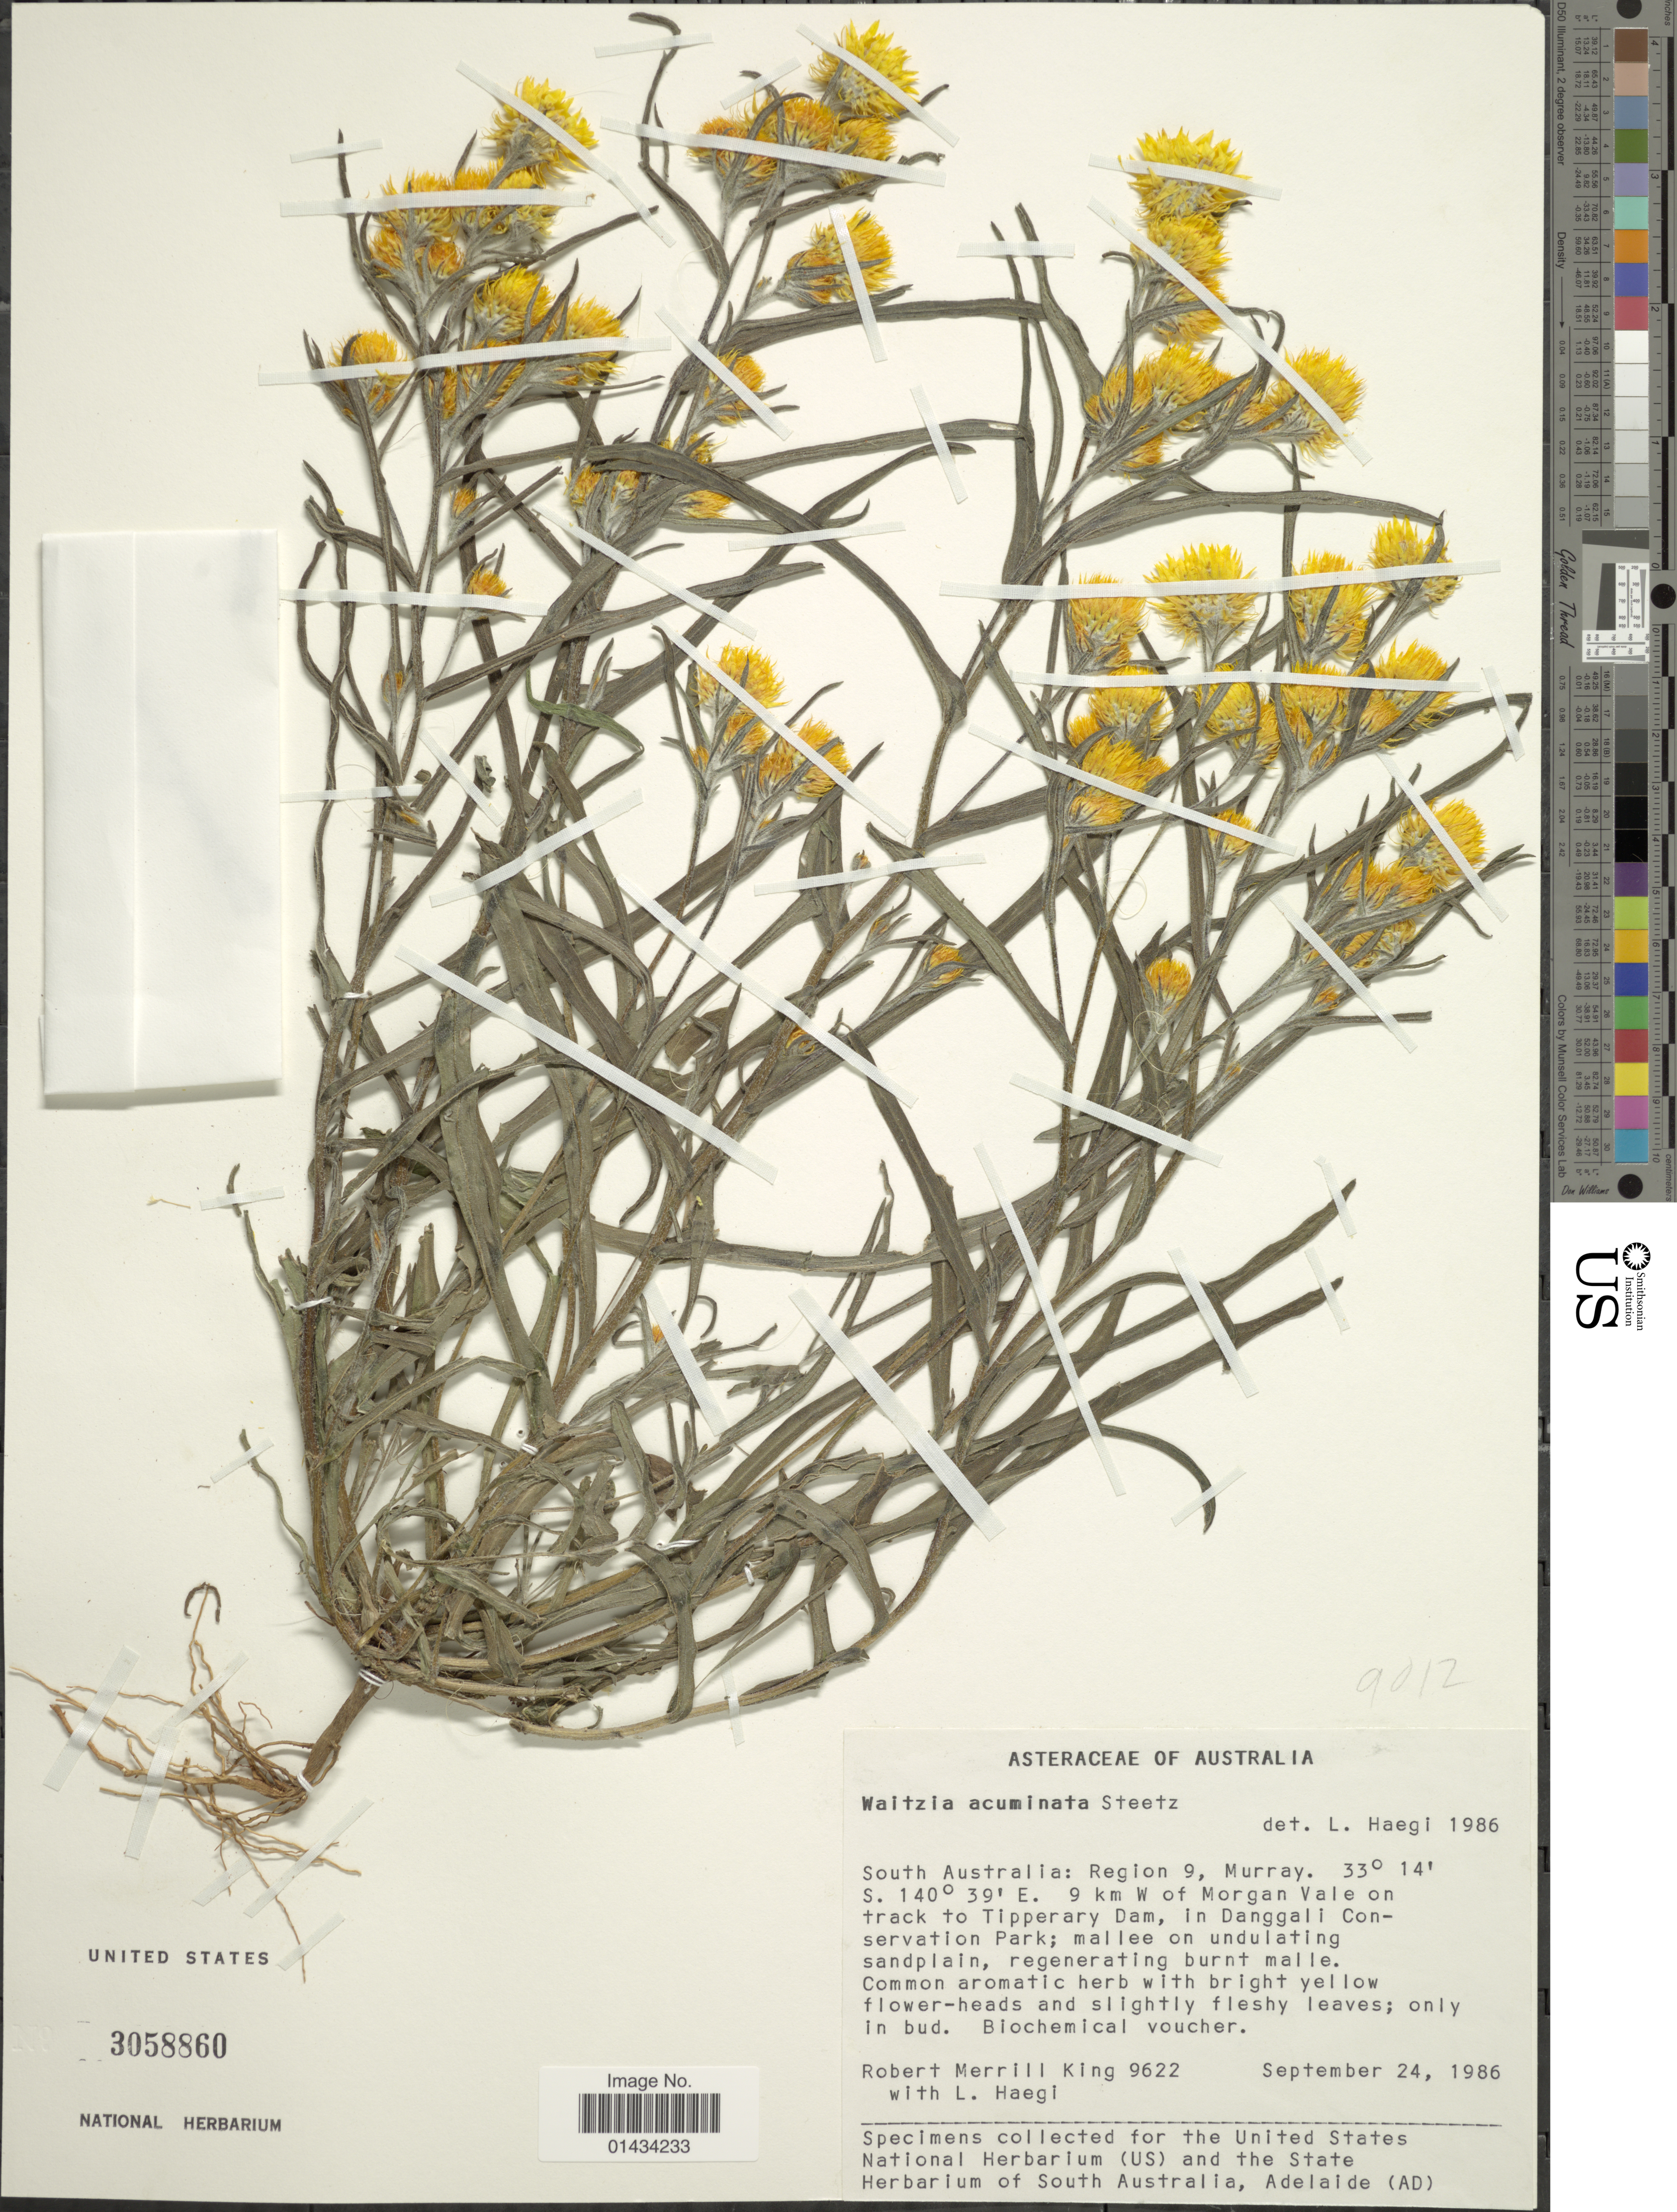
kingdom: Plantae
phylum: Tracheophyta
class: Magnoliopsida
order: Asterales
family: Asteraceae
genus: Waitzia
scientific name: Waitzia acuminata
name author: Steetz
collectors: R. M. King & L. Haegi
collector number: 9622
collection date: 1986-09-24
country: Australia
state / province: South Australia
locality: Region 9, Murray, 9 km W of Morgan Vale on track to Tipperary Dam, in Danggali Conservation Park; mallee on undulating sandplain, regenerating burnt malle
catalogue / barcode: US 3058860